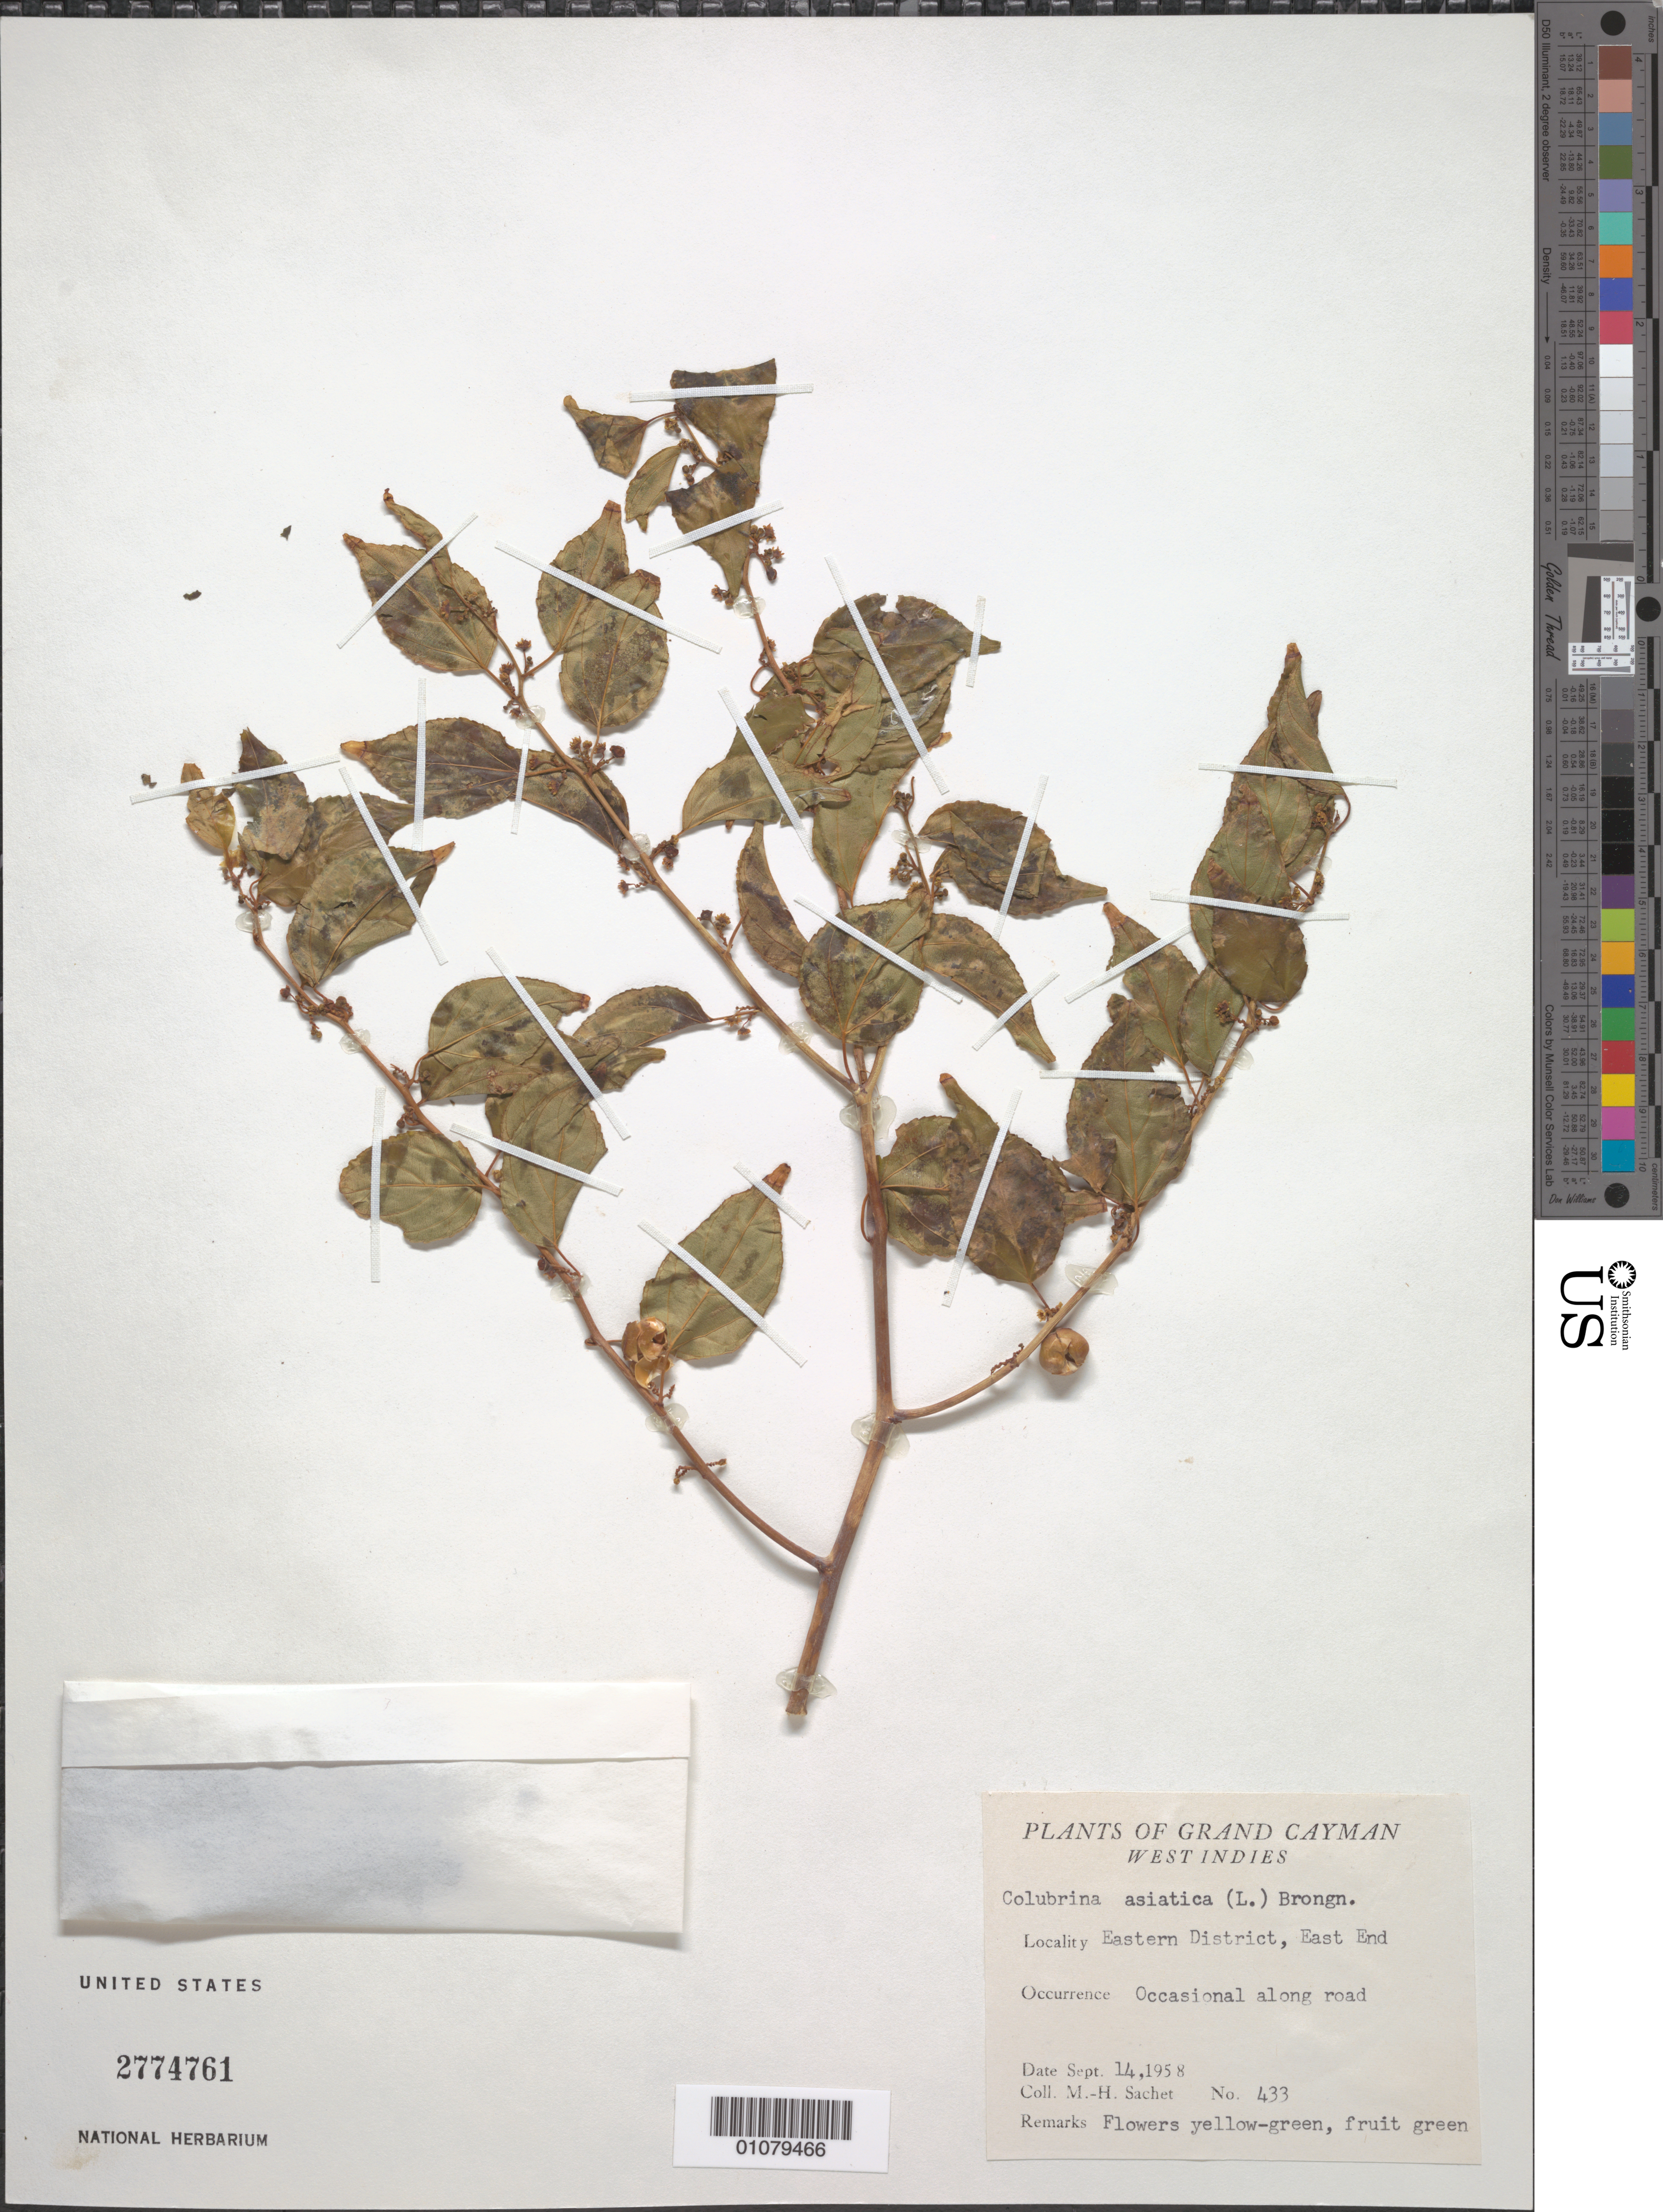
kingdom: Plantae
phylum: Tracheophyta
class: Magnoliopsida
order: Rosales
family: Rhamnaceae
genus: Colubrina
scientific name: Colubrina asiatica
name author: (L.) Brongn.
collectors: M.-H. Sachet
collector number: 433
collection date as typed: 14 Sep 1958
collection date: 1958-09-14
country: Cayman Islands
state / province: Eastern Dist.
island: Grand Cayman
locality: Eastern District, East End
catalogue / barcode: US 2774761